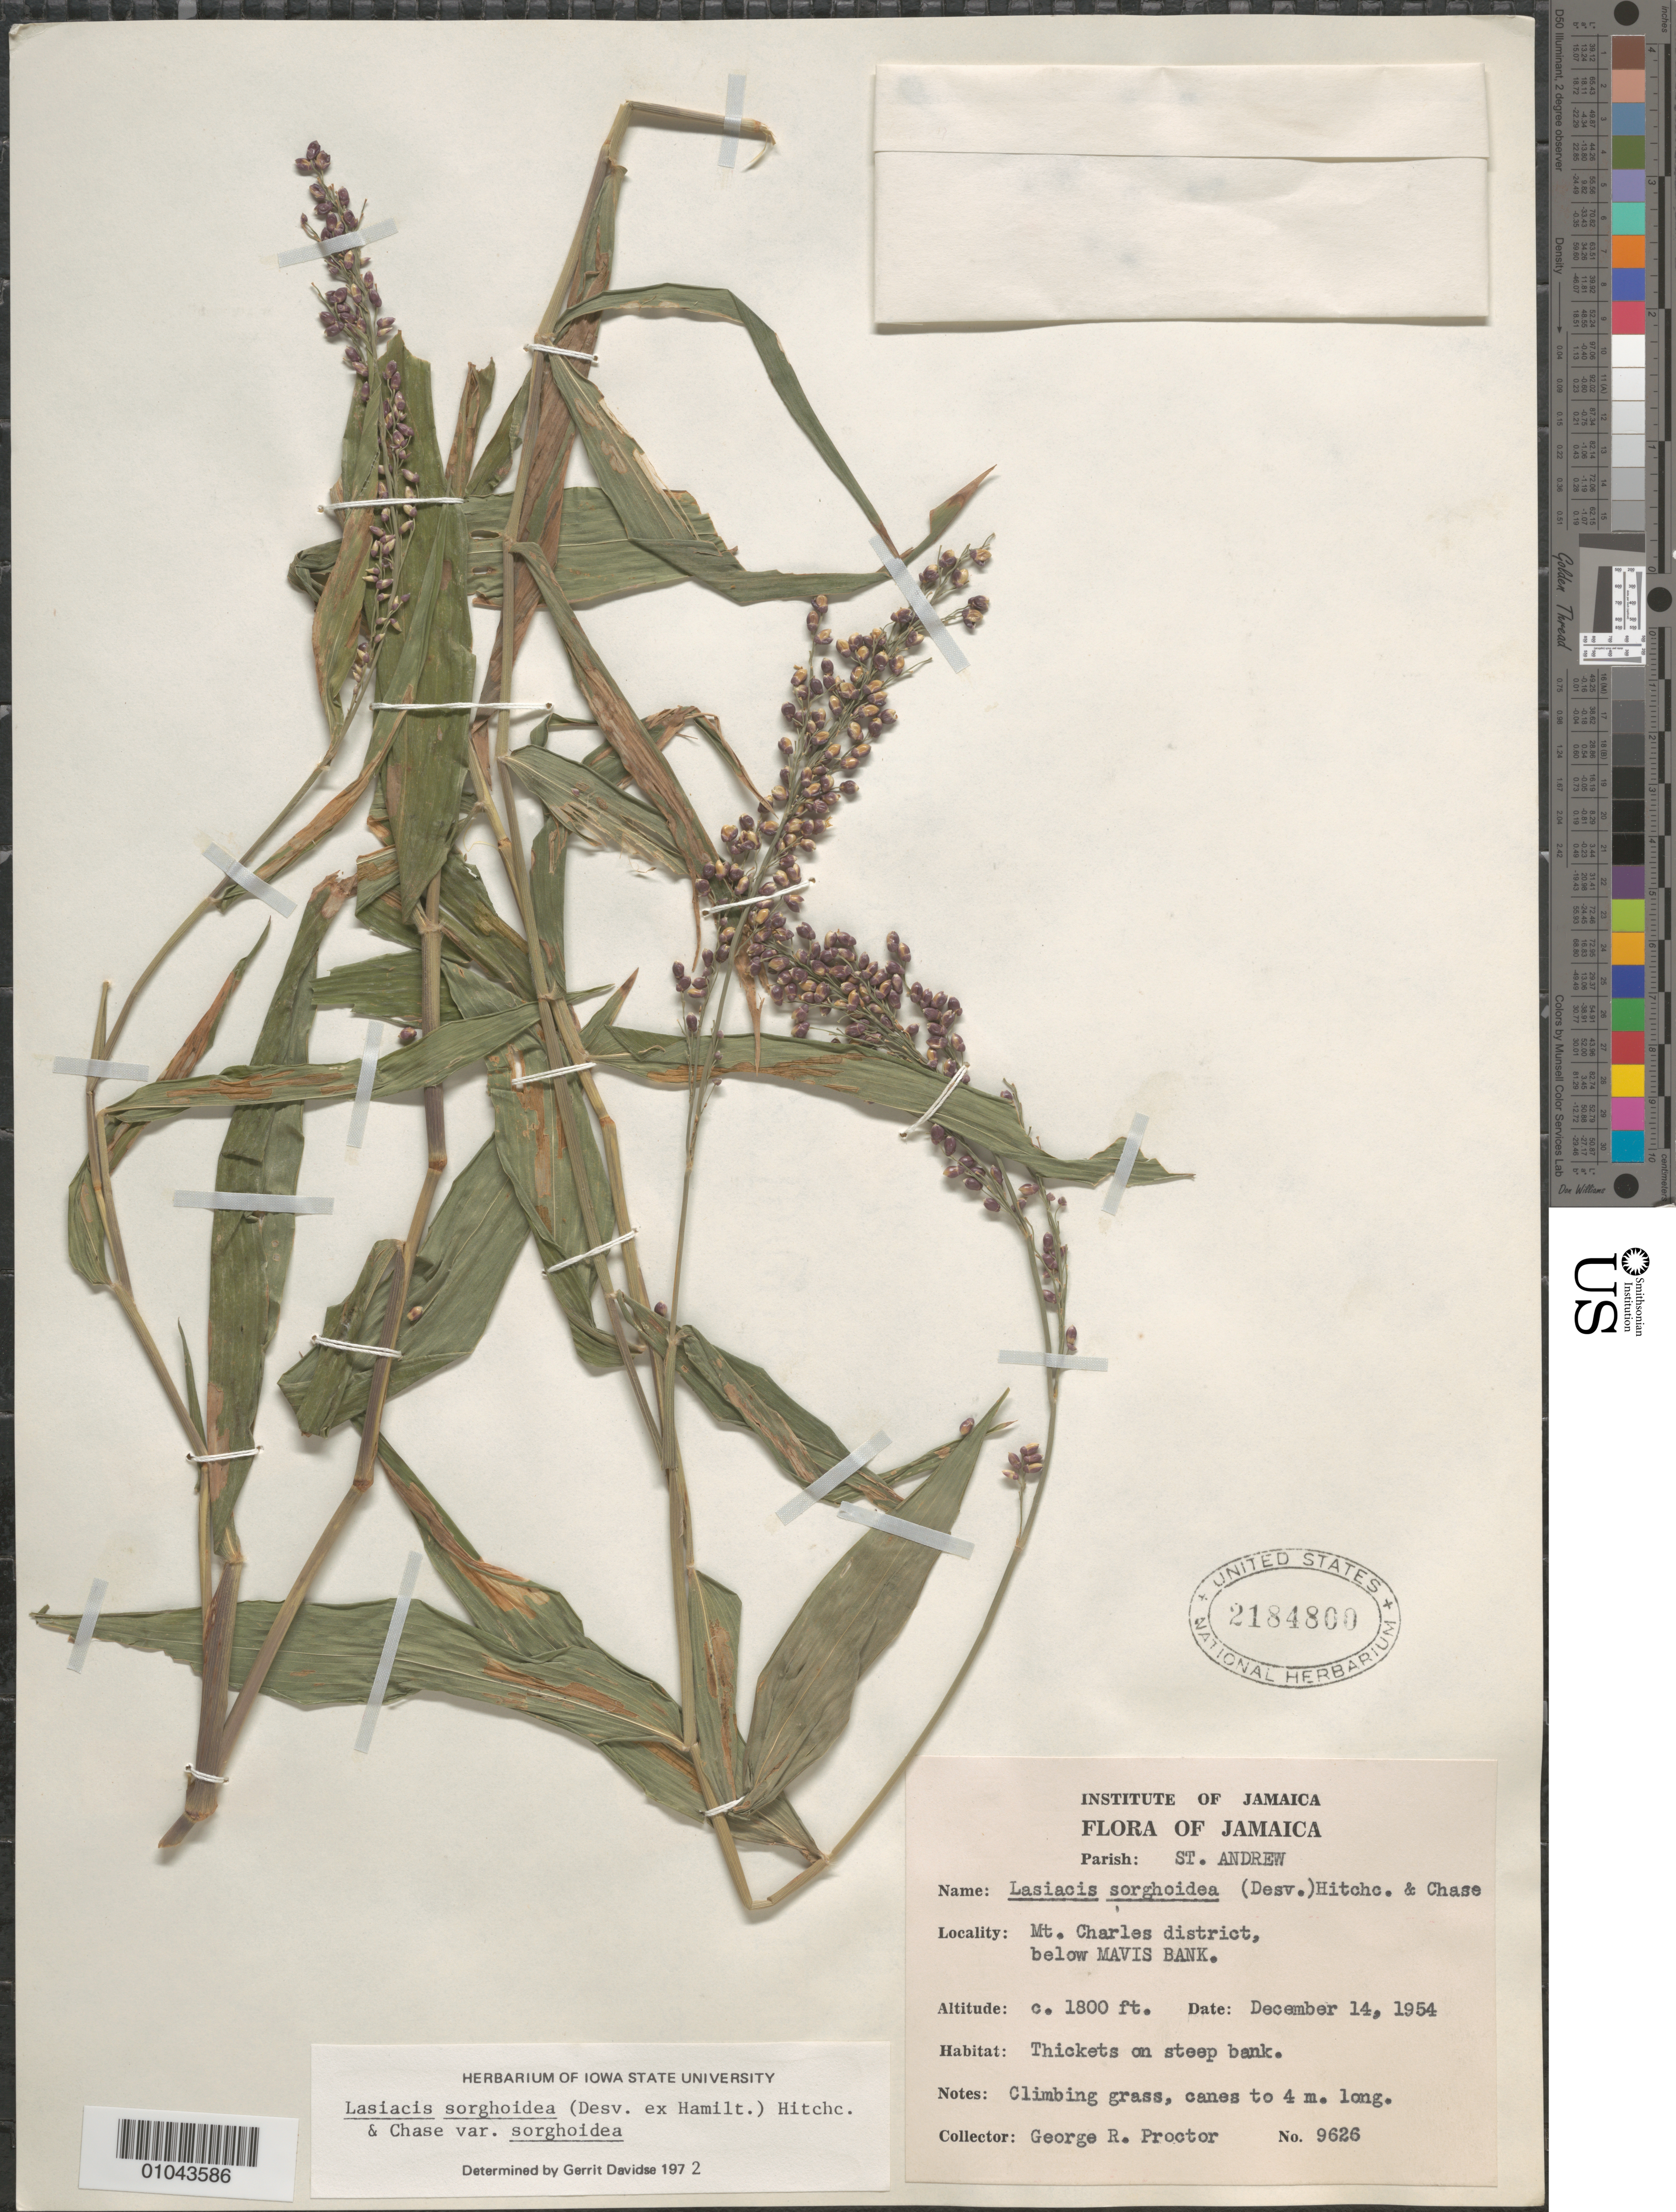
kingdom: Plantae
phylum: Tracheophyta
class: Liliopsida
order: Poales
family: Poaceae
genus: Lasiacis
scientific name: Lasiacis sorghoidea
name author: (Desv. ex Ham.) Hitchc. & Chase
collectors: G. R. Proctor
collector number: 9626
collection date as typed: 14 Dec 1954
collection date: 1954-12-14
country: Jamaica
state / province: Saint Andrew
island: Jamaica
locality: Mt. Charles district, below Mavis Bank.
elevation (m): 549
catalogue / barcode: US 2184800